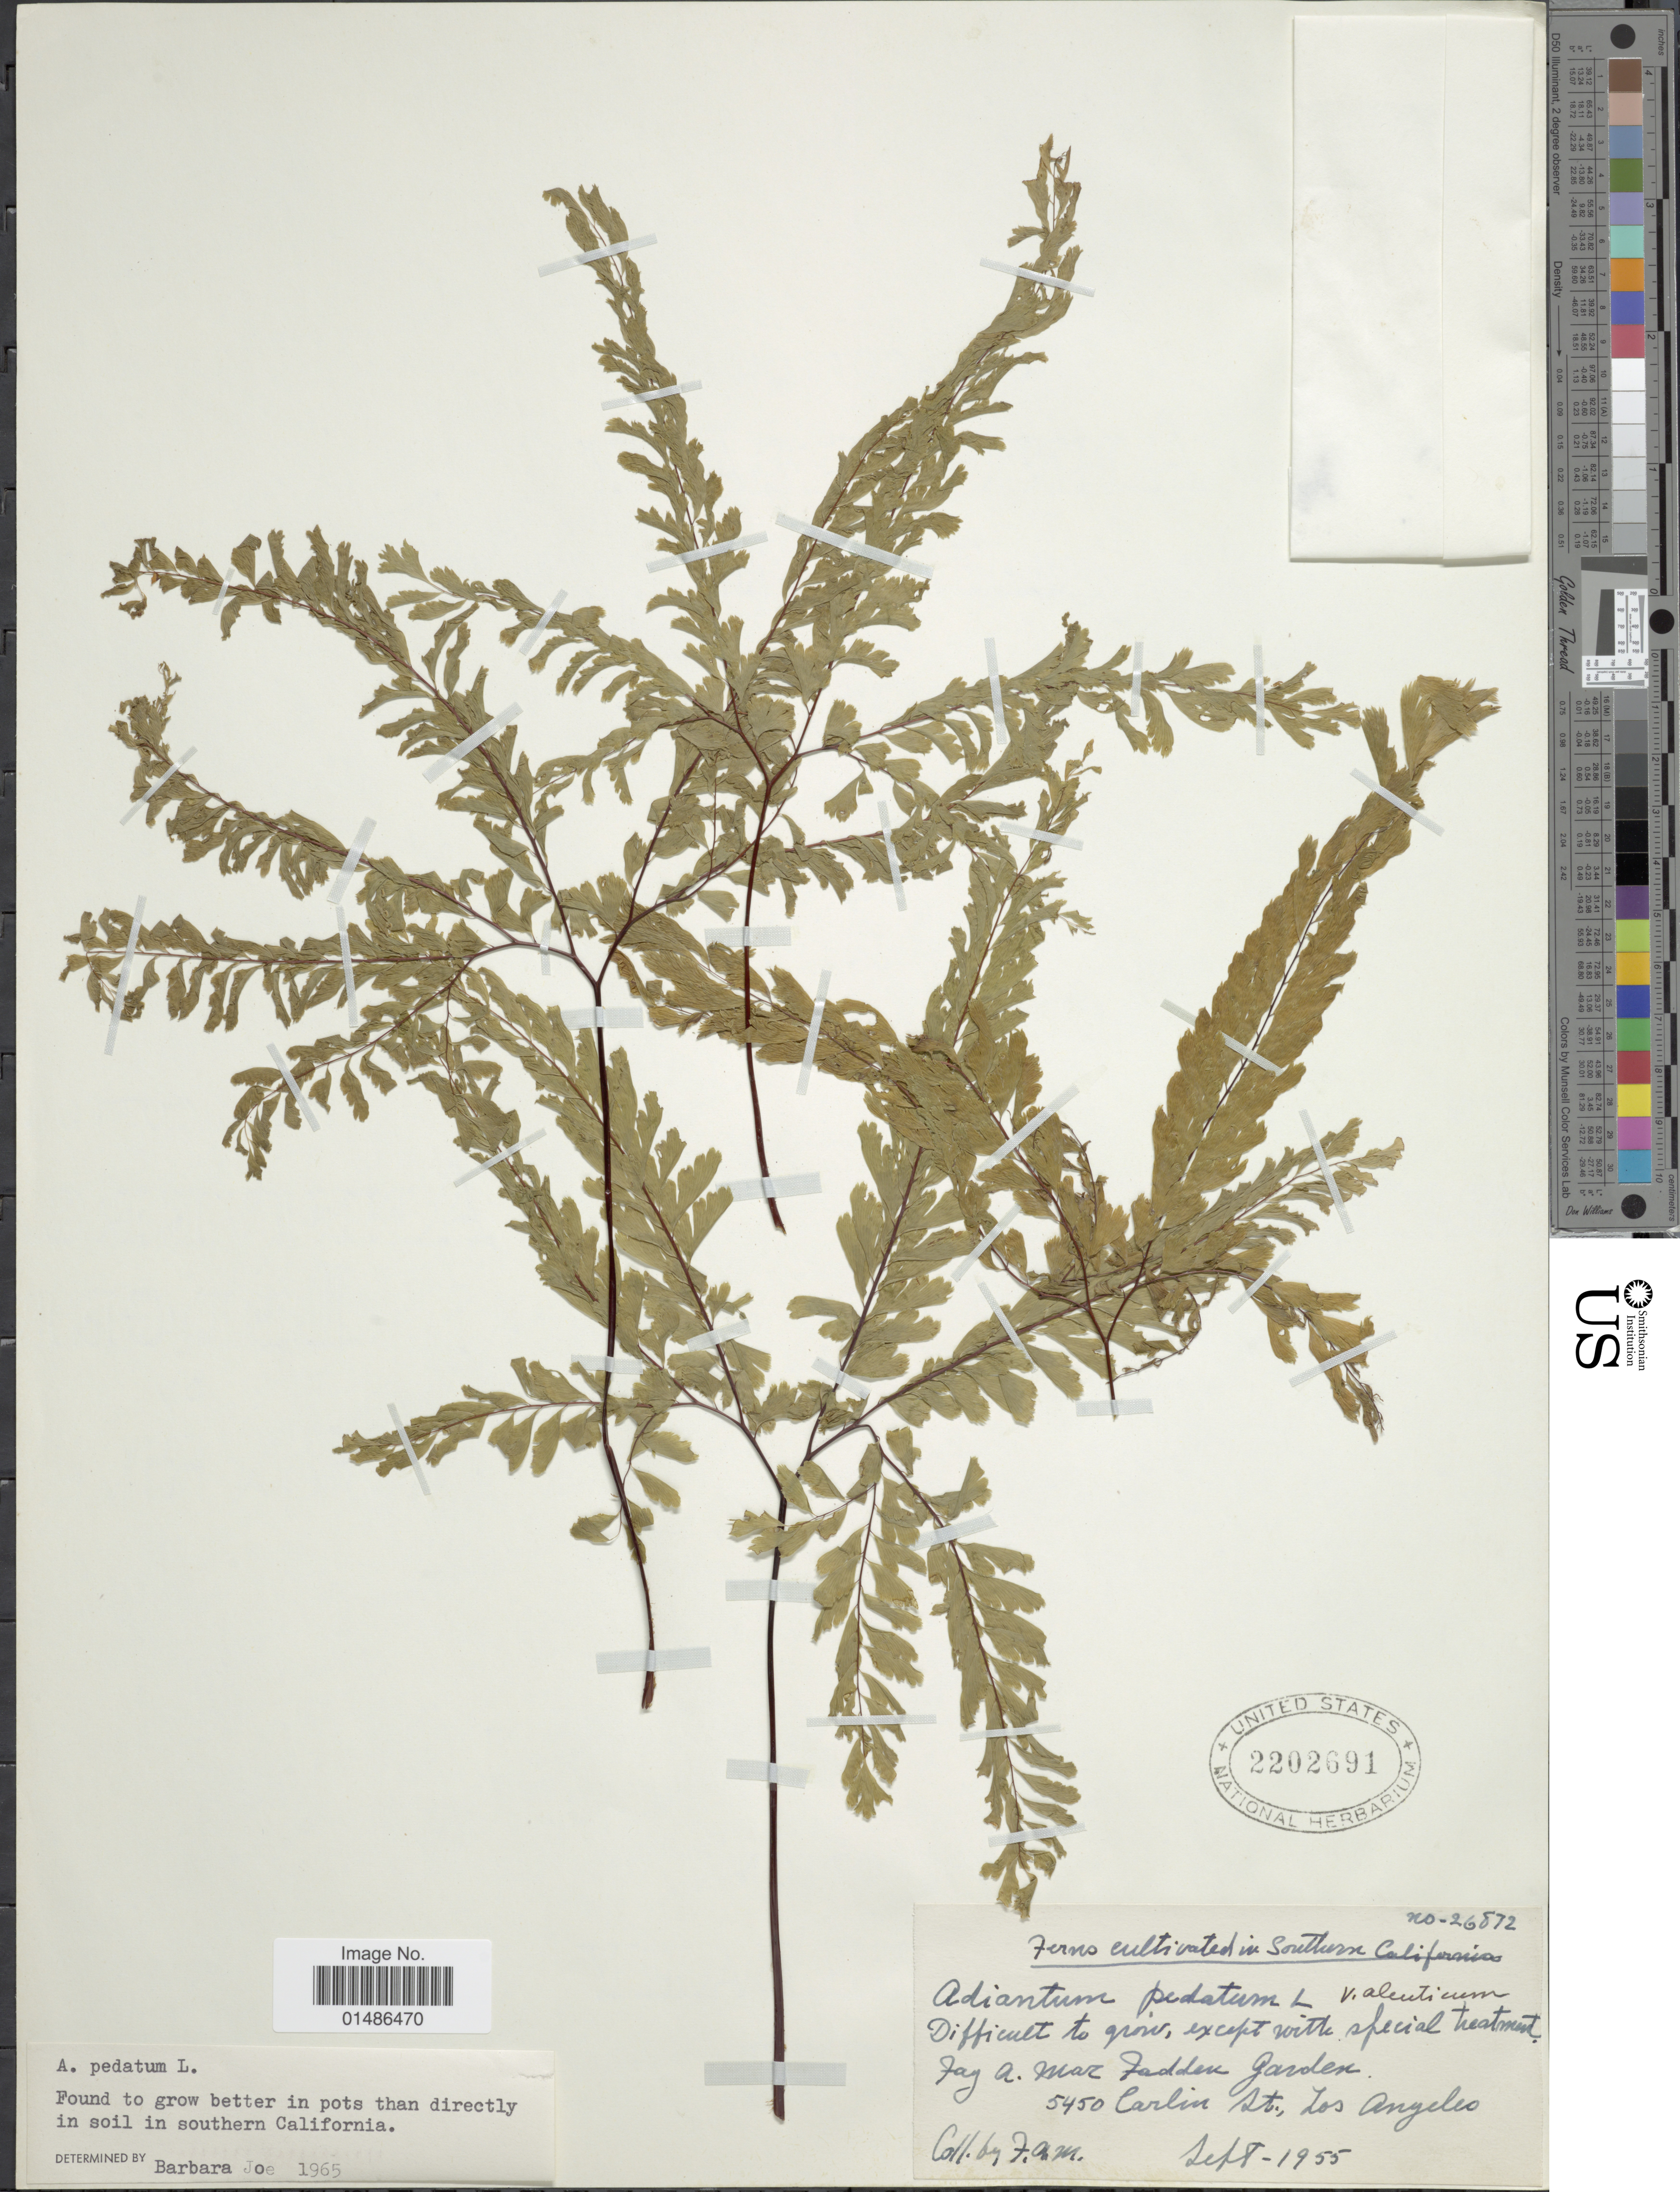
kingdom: Plantae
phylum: Tracheophyta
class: Polypodiopsida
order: Polypodiales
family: Pteridaceae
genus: Adiantum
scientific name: Adiantum pedatum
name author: L.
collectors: F. MacFadden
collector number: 26872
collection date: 1955-09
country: United States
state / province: California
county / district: Los Angeles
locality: Ferns cultivated in Southern California. 5450 Carlin St., Los Angeles.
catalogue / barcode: US 2202691